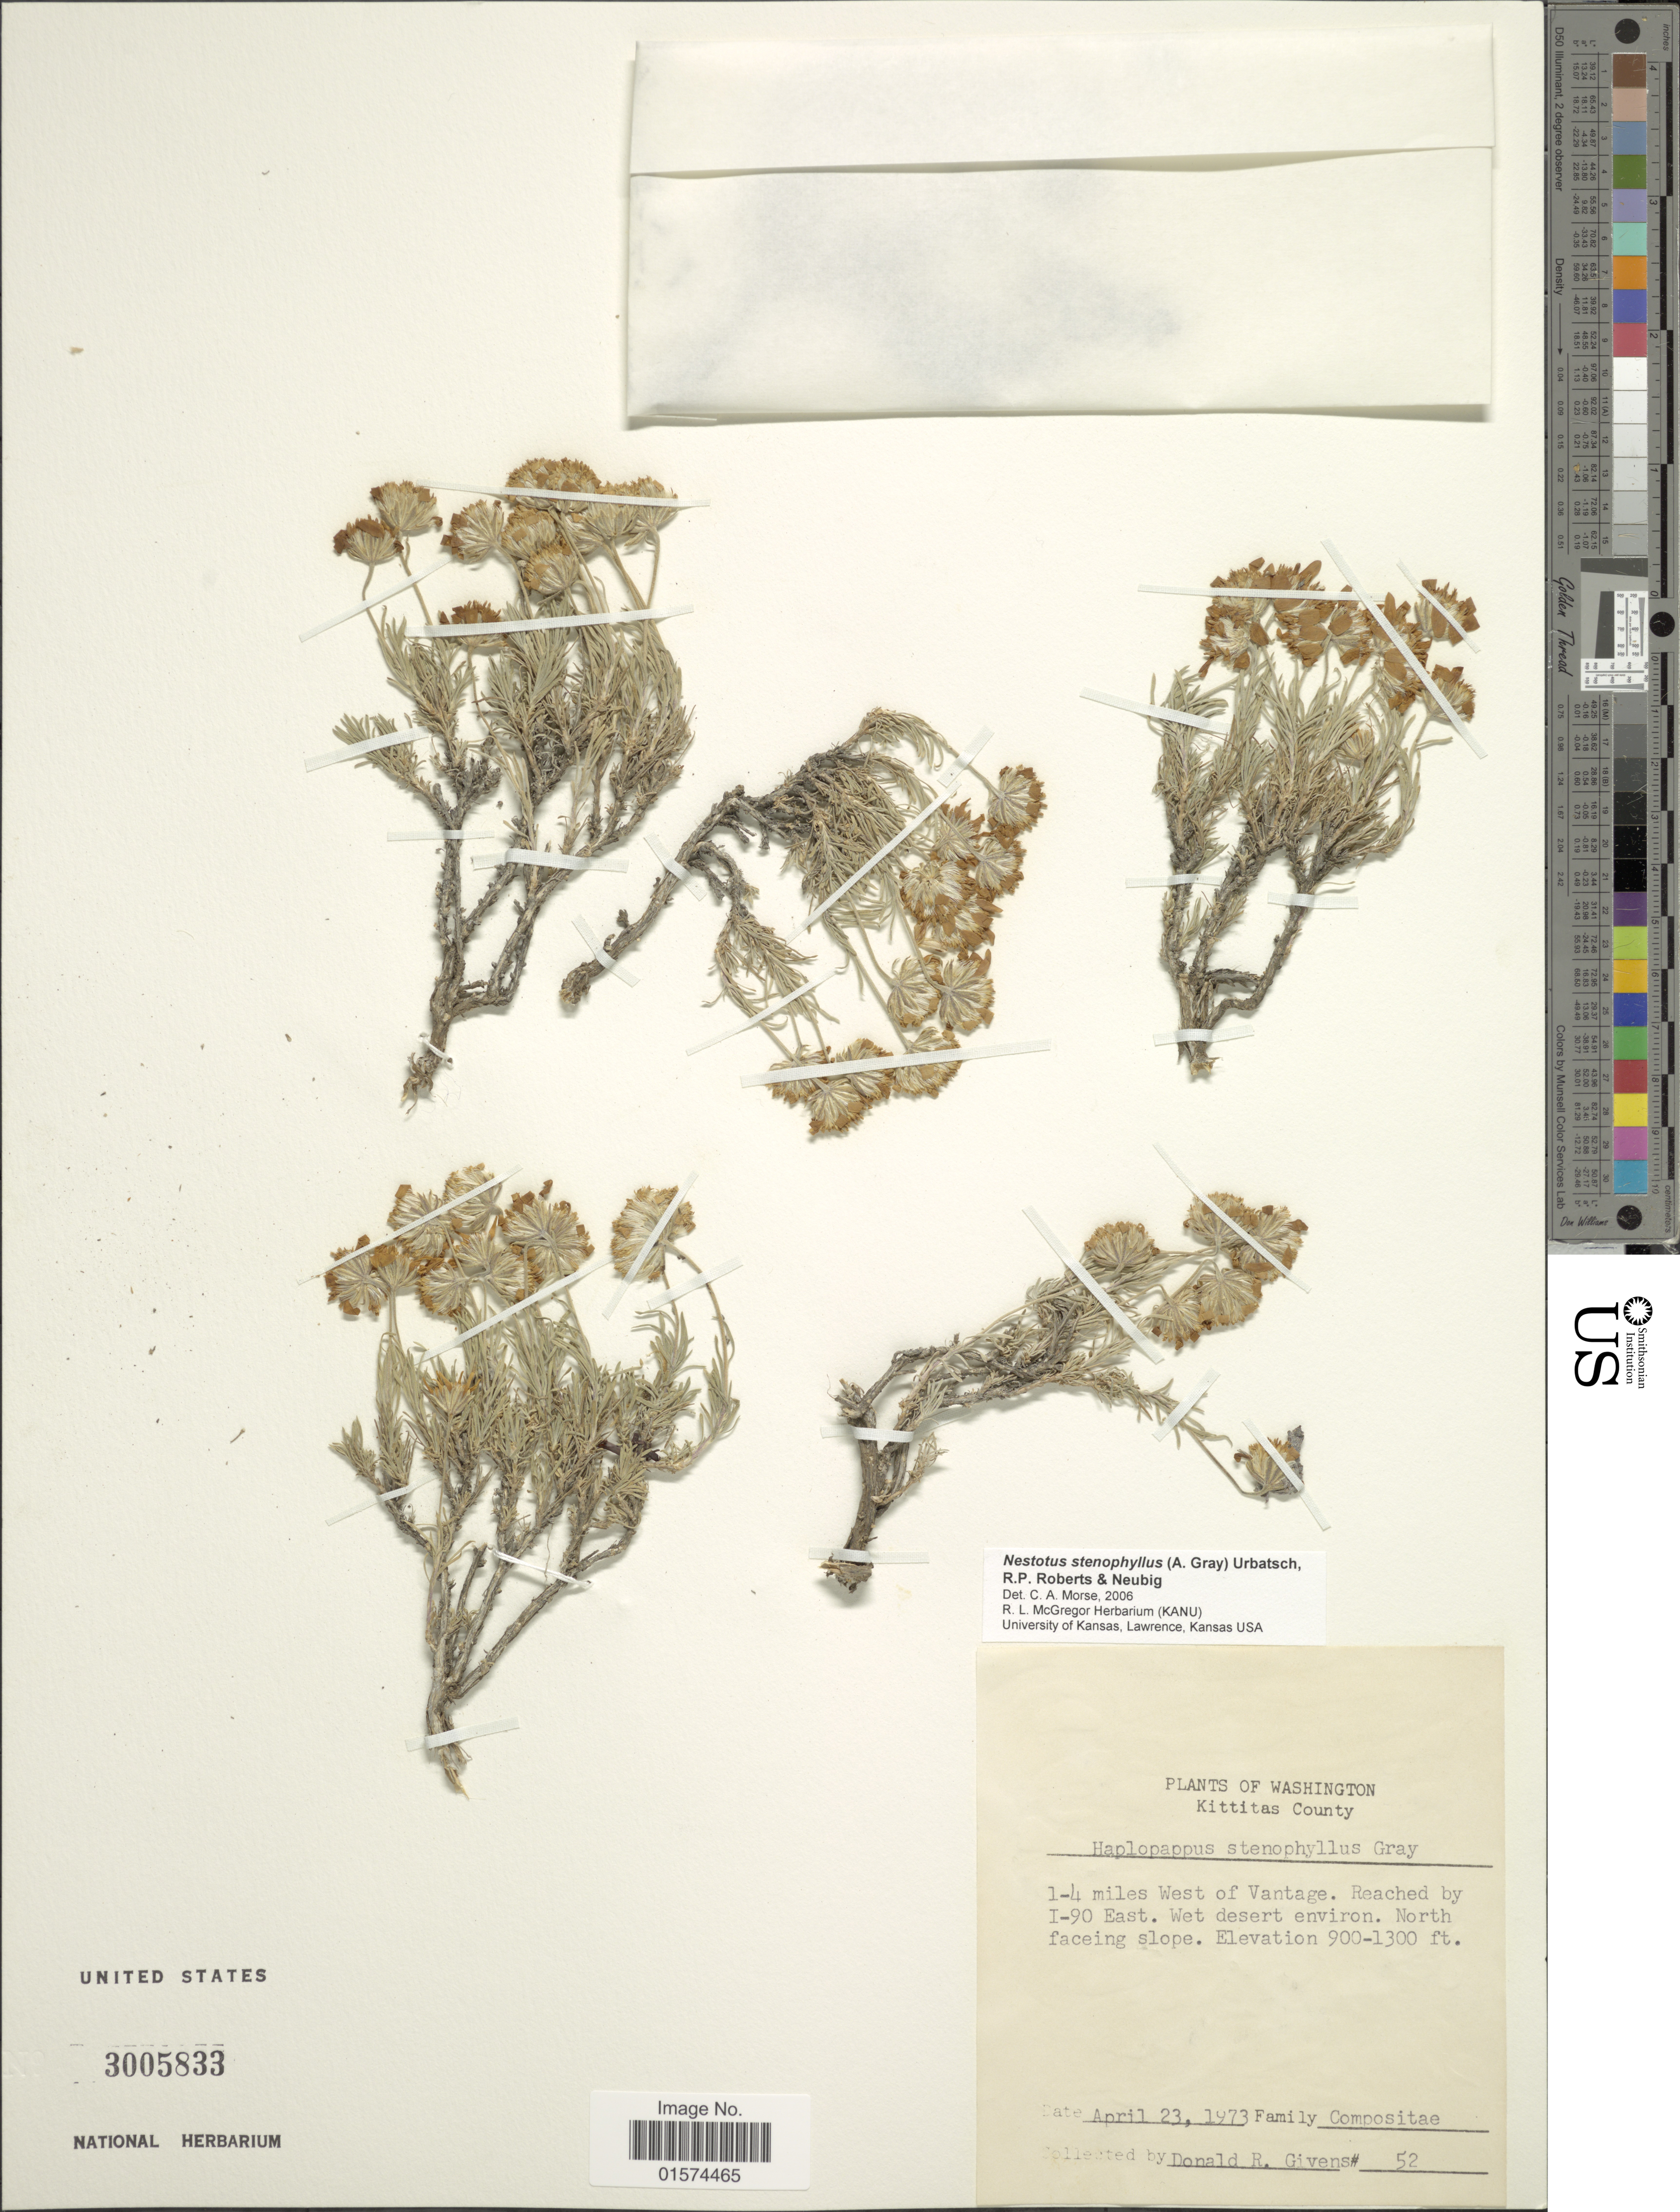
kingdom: Plantae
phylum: Tracheophyta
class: Magnoliopsida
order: Asterales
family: Asteraceae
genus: Nestotus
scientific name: Nestotus stenophyllus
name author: (A. Gray) R.P.Roberts et al.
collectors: D. Givens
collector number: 52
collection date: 1973-04-23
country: United States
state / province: Washington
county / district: Kittitas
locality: Kittitas County, 1-4 miles West of Vantage. Reached by I-90 East. Wet desert environ. North faceing slope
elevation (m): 274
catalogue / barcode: US 3005833